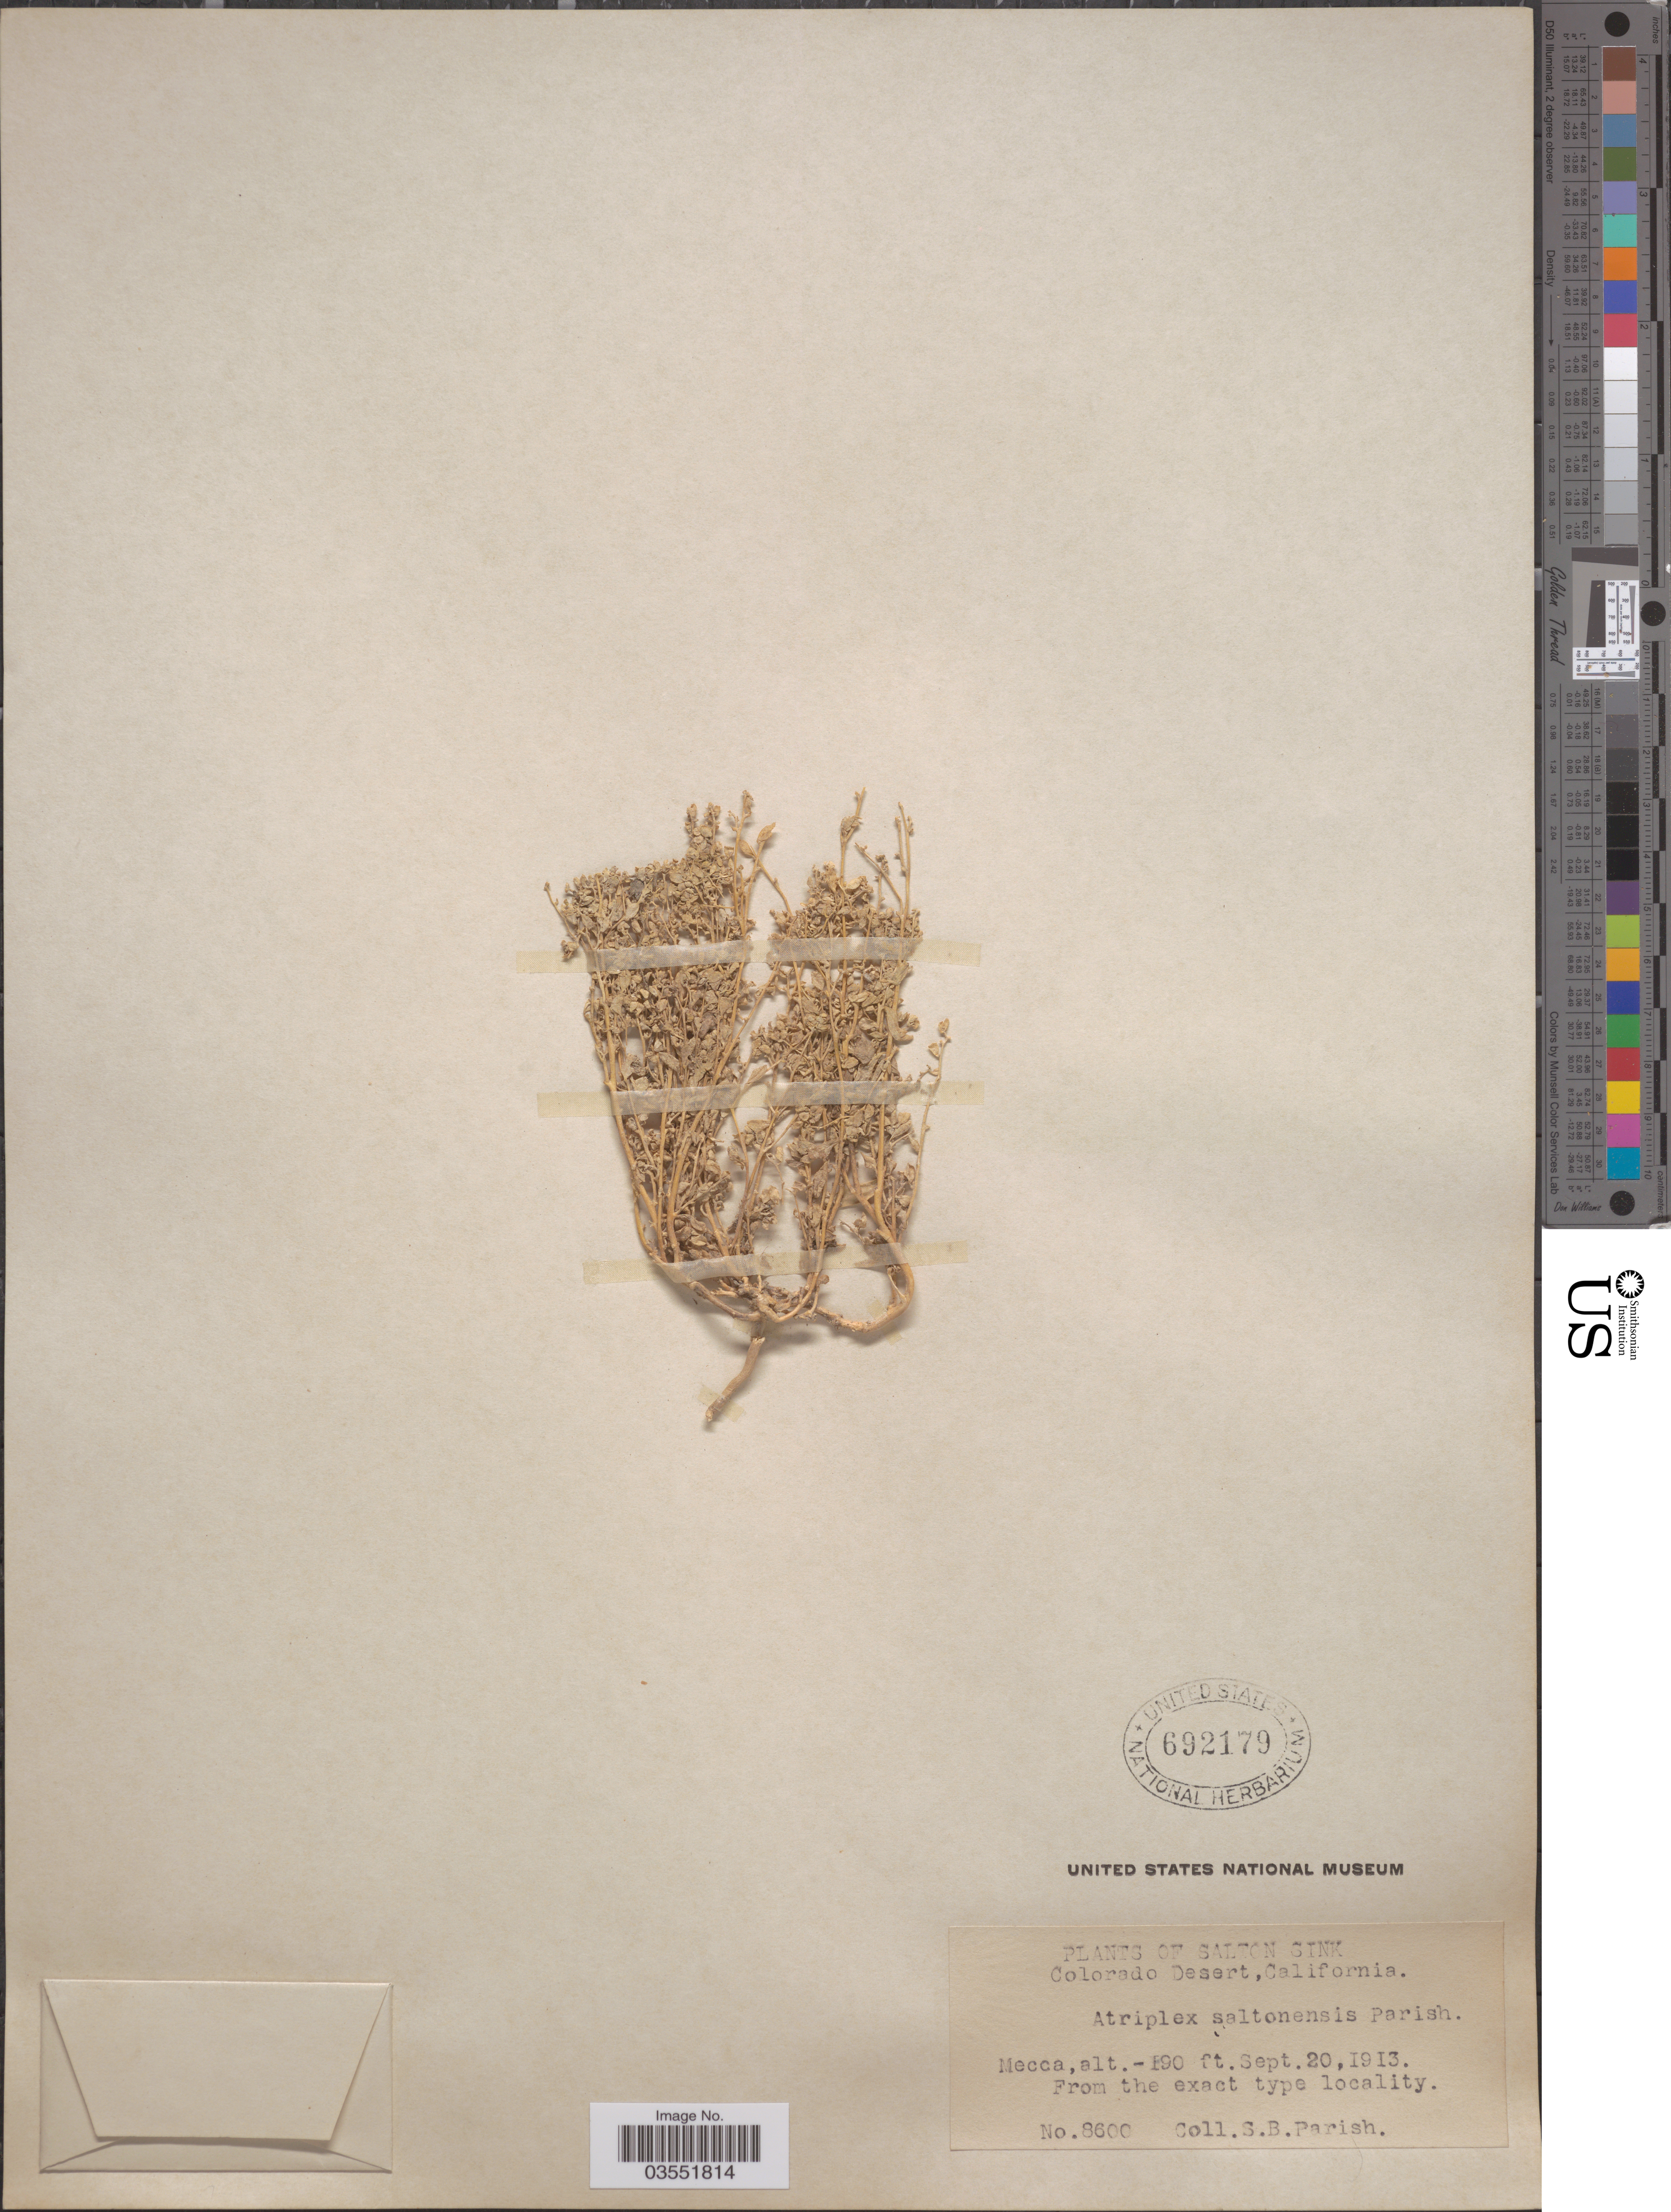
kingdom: Plantae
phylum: Tracheophyta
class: Magnoliopsida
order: Caryophyllales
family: Amaranthaceae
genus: Atriplex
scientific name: Atriplex fasciculata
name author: S. Watson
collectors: S. B. Parish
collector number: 8600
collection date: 1913-09-20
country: United States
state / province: California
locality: Salton Sink. Colorado Desert. Mecca.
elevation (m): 58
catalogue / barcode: US 692179